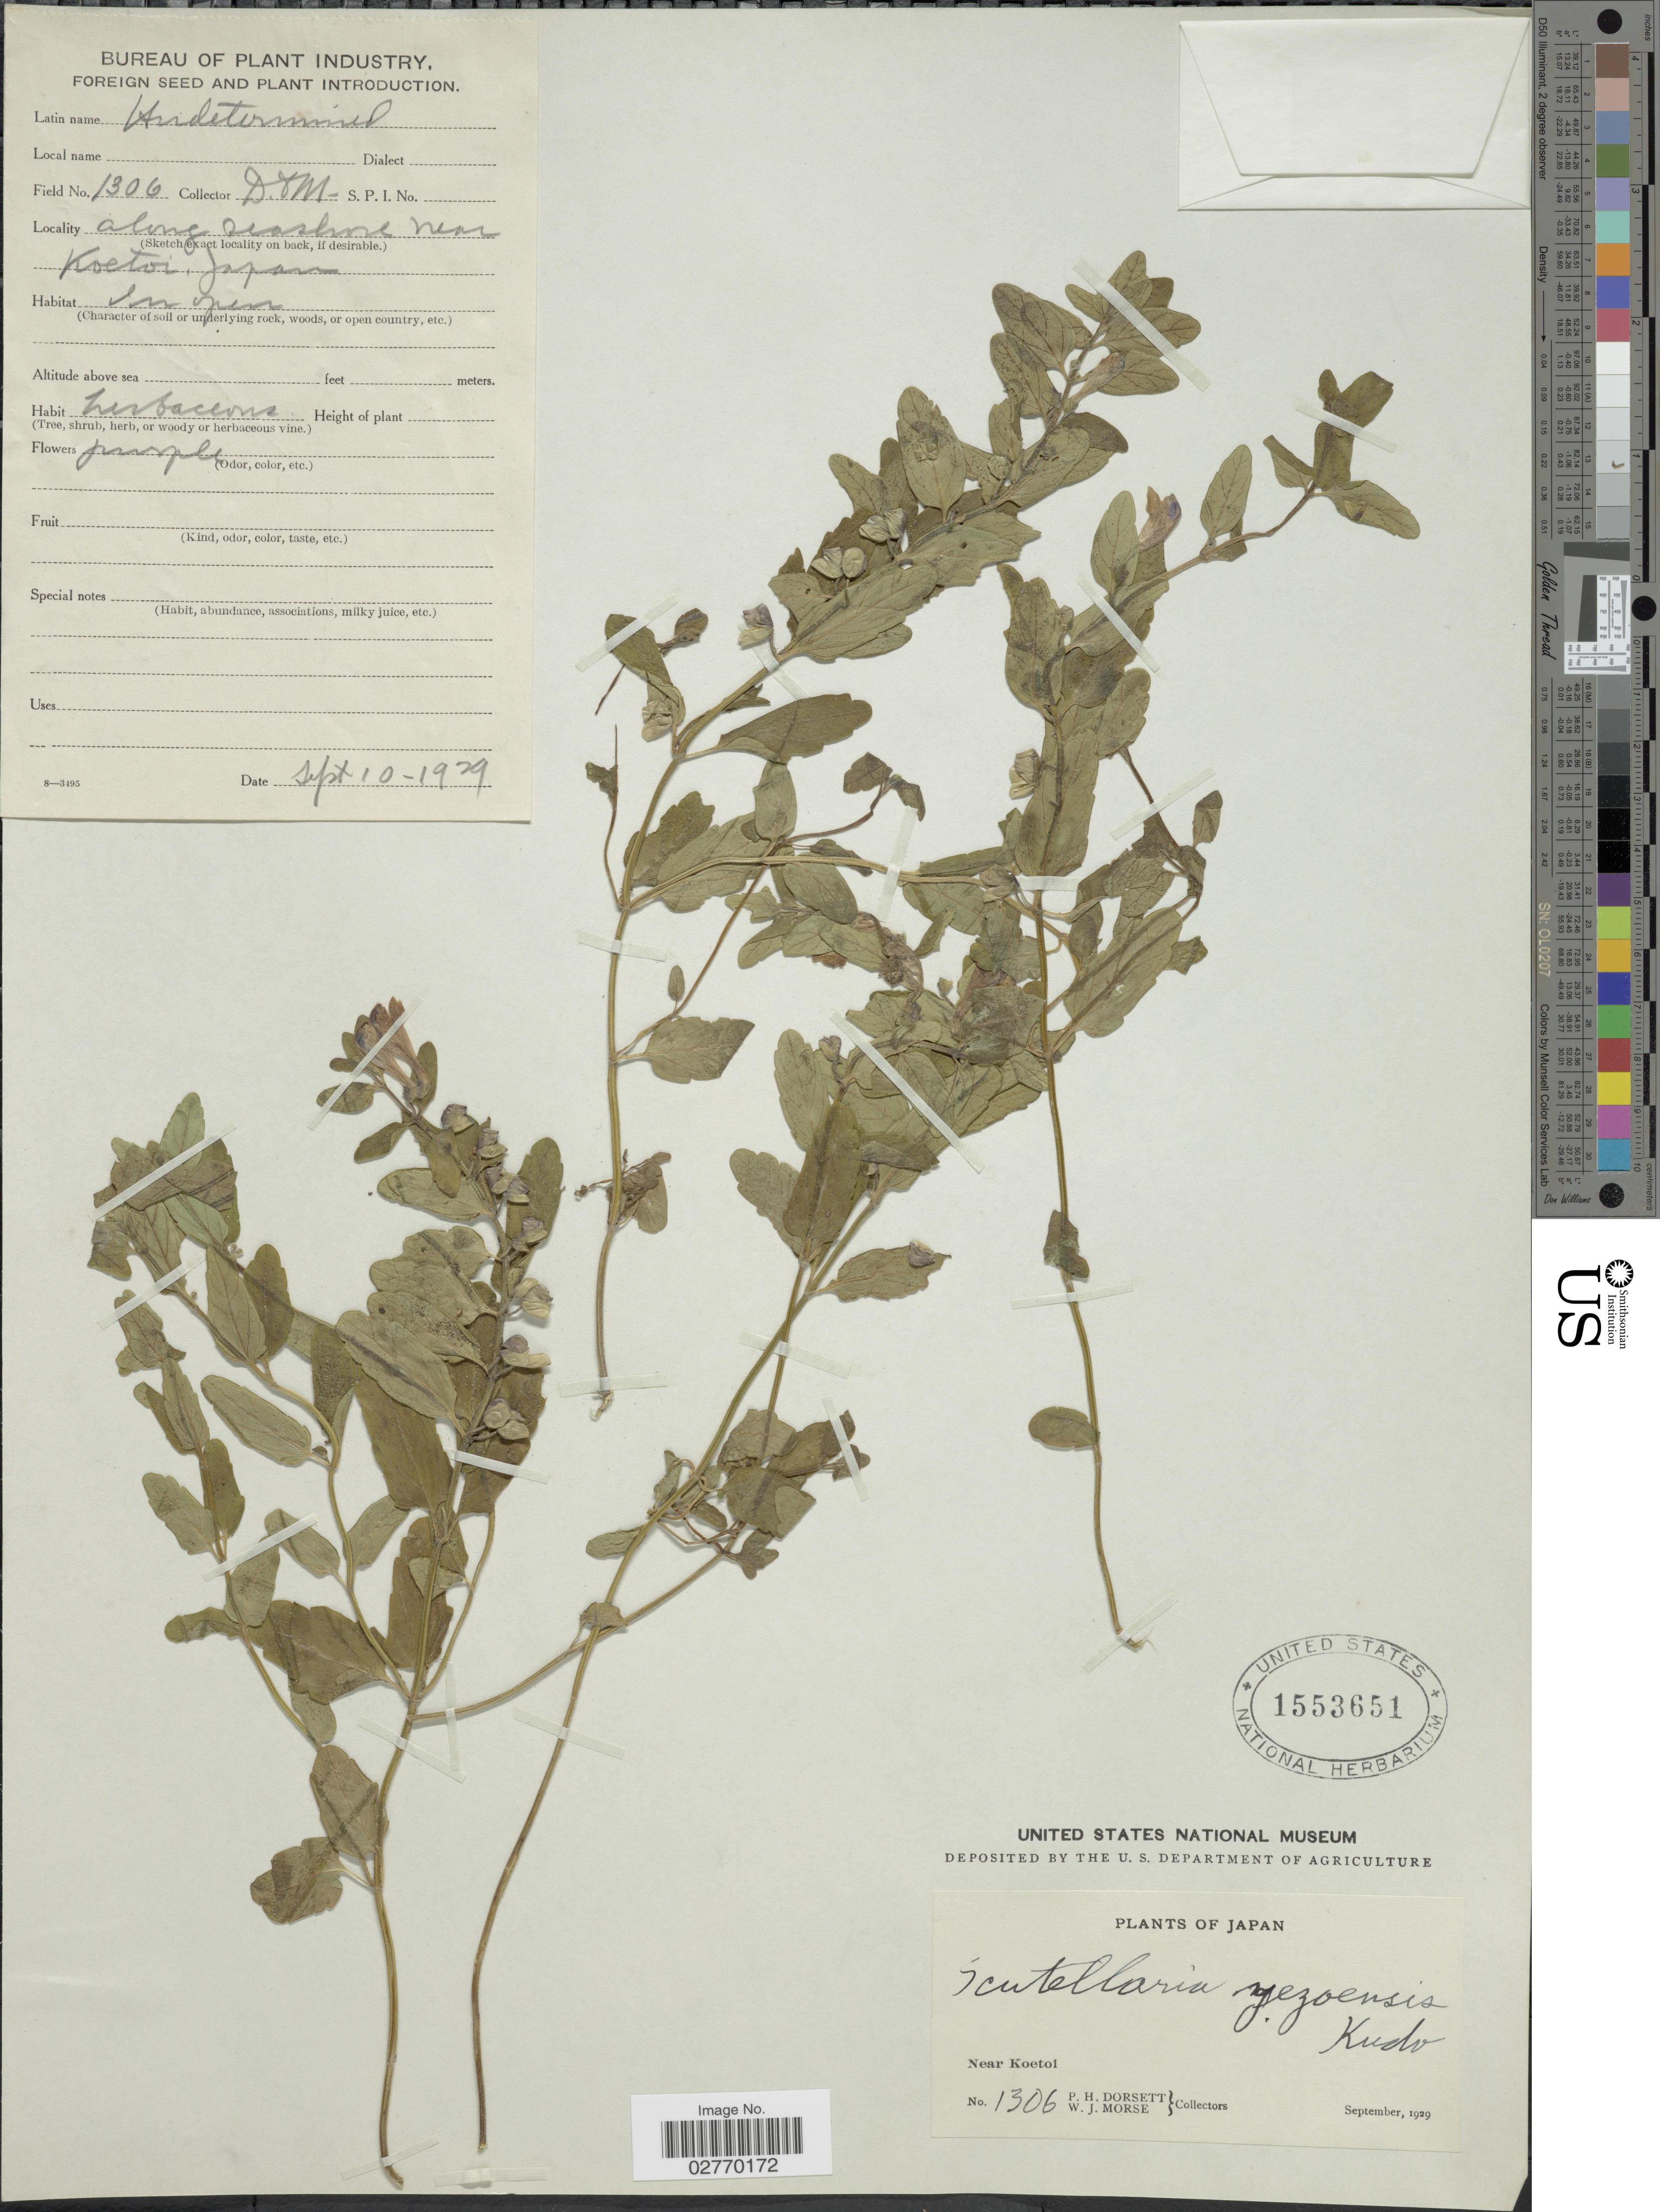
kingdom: Plantae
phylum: Tracheophyta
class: Magnoliopsida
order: Lamiales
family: Lamiaceae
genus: Scutellaria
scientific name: Scutellaria yezoensis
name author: Kudô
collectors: P. H. Dorsett & W. J. Morse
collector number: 1306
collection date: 1929-09-10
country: Japan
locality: Along seashore near Koetoi.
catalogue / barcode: US 1553651